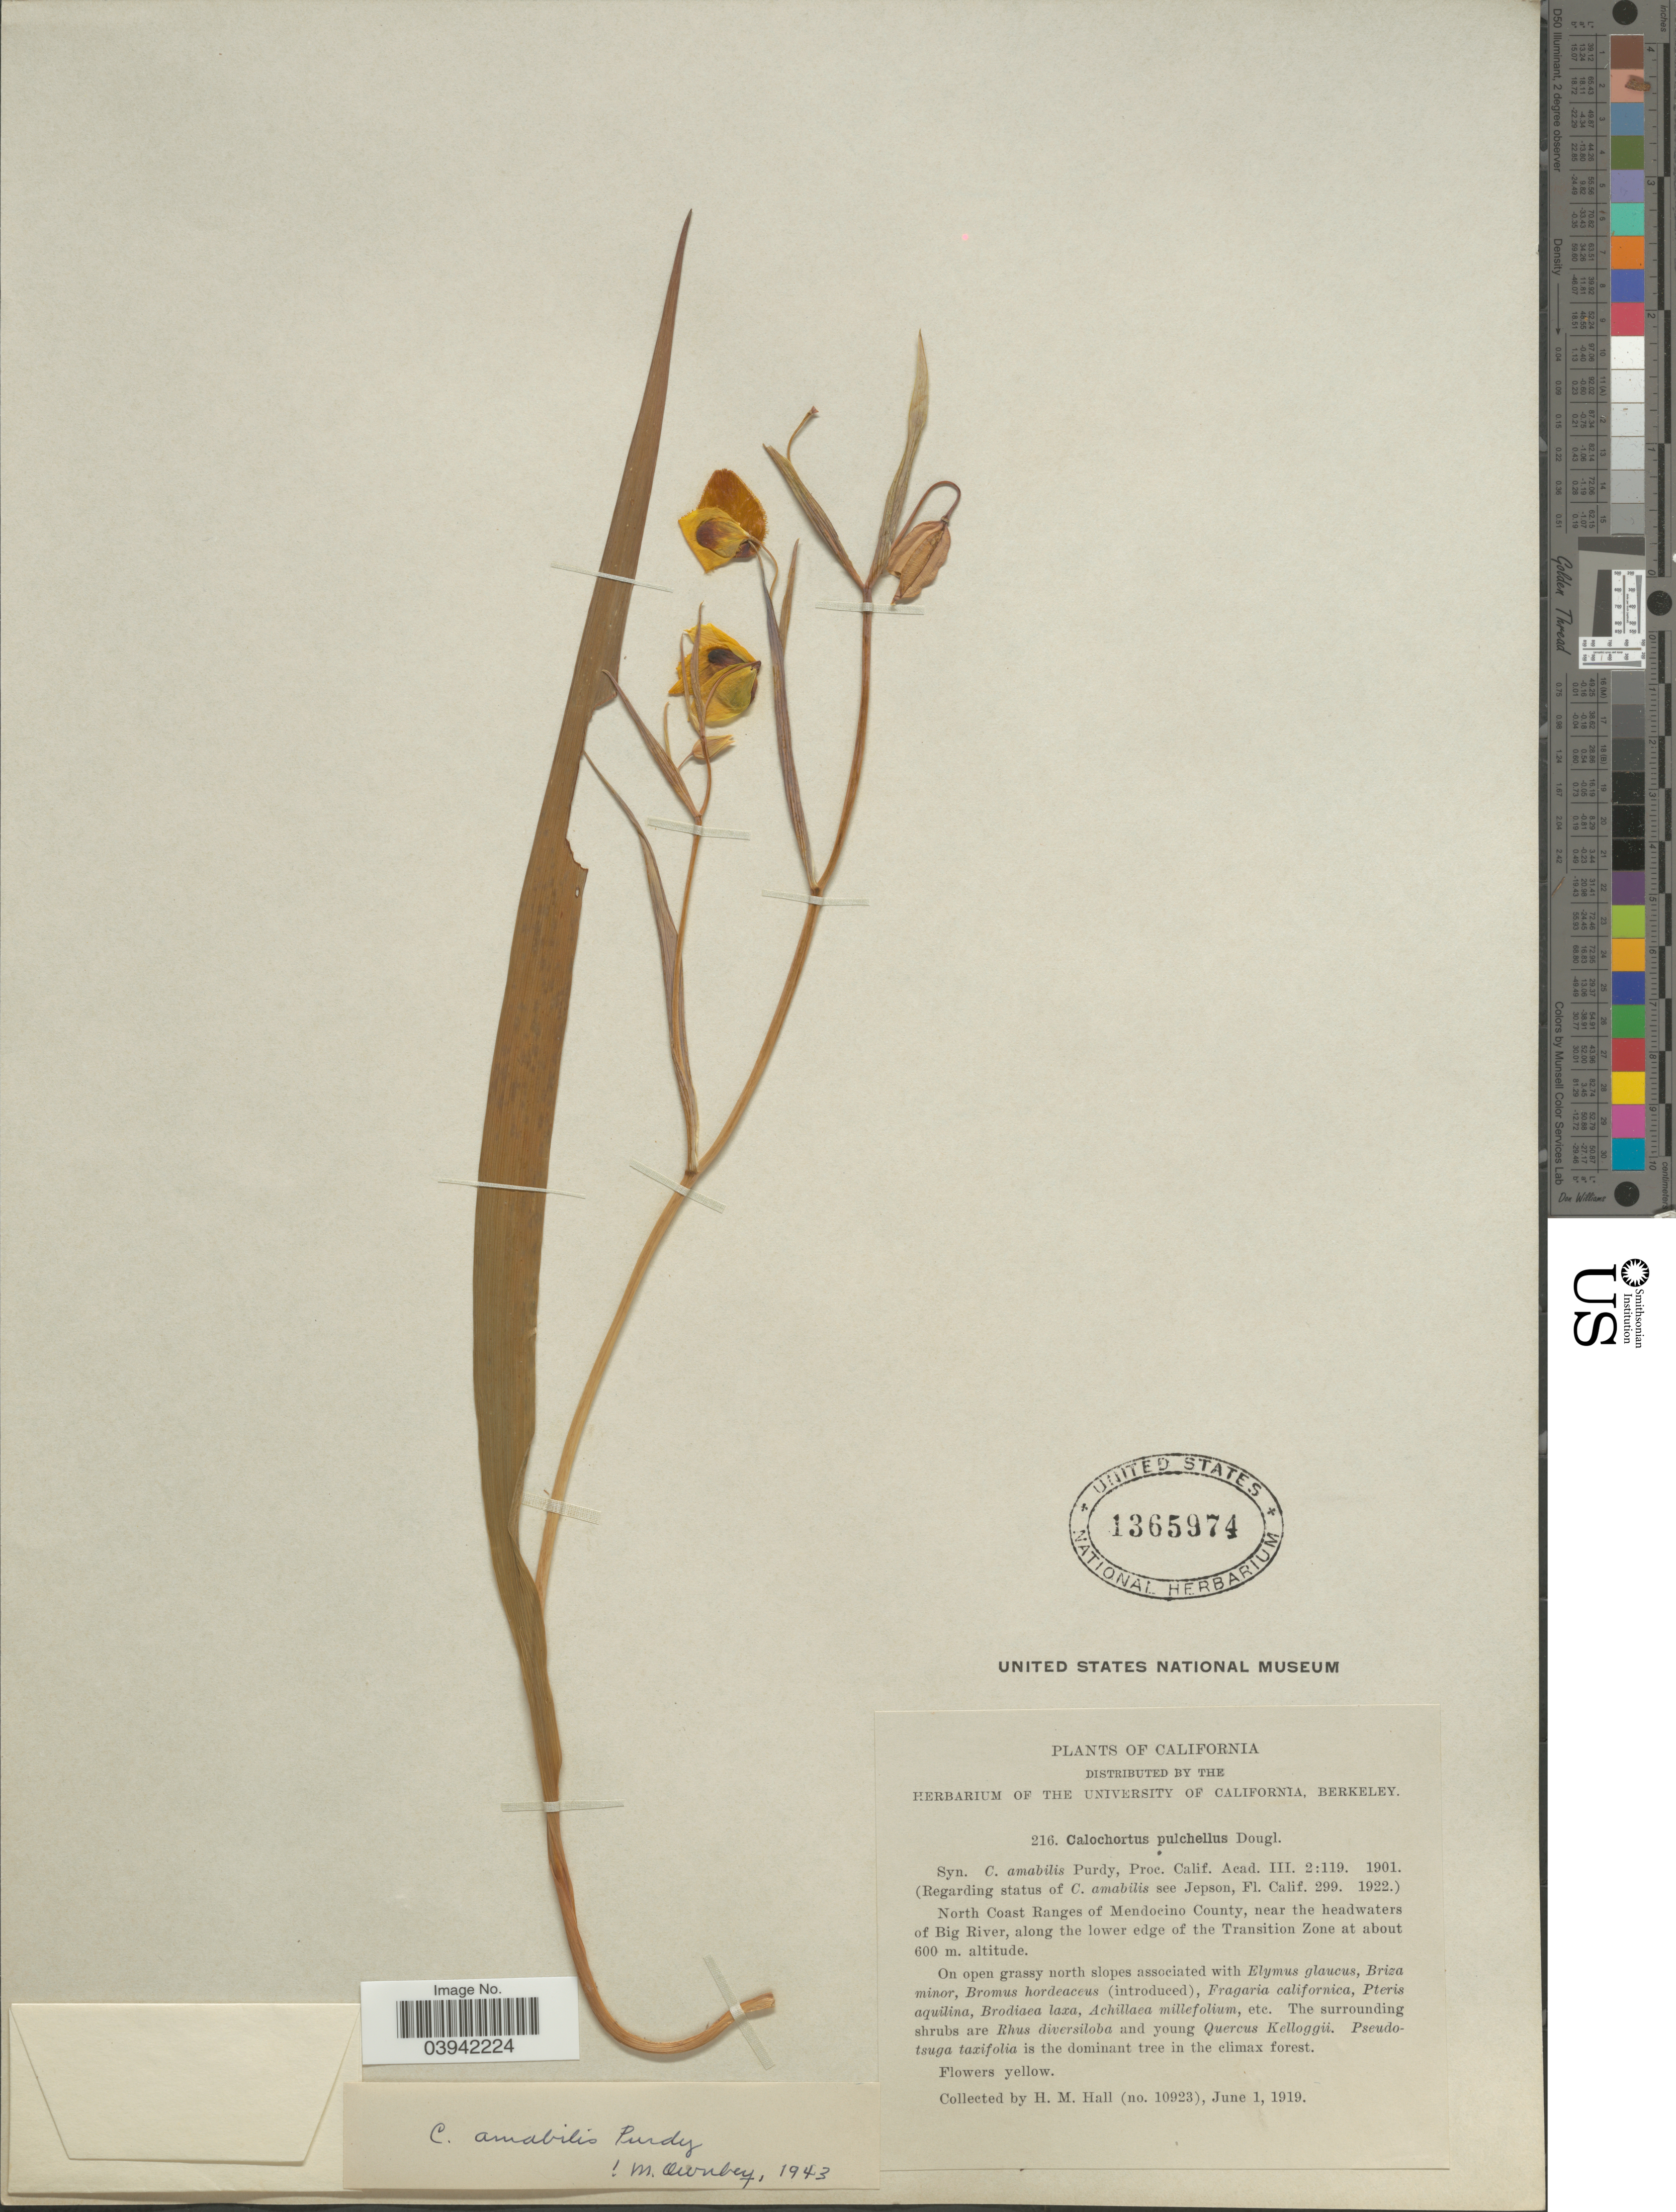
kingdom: Plantae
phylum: Tracheophyta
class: Liliopsida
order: Liliales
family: Liliaceae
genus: Calochortus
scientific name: Calochortus amabilis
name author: Purdy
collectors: H. M. Hall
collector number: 10923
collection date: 1919-06-01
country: United States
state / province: California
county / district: Mendocino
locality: North Coast Ranges of Mendocino County, near the headwaters of Big River, along the lower edge of the Transition Zone.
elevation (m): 600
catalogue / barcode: US 1365974